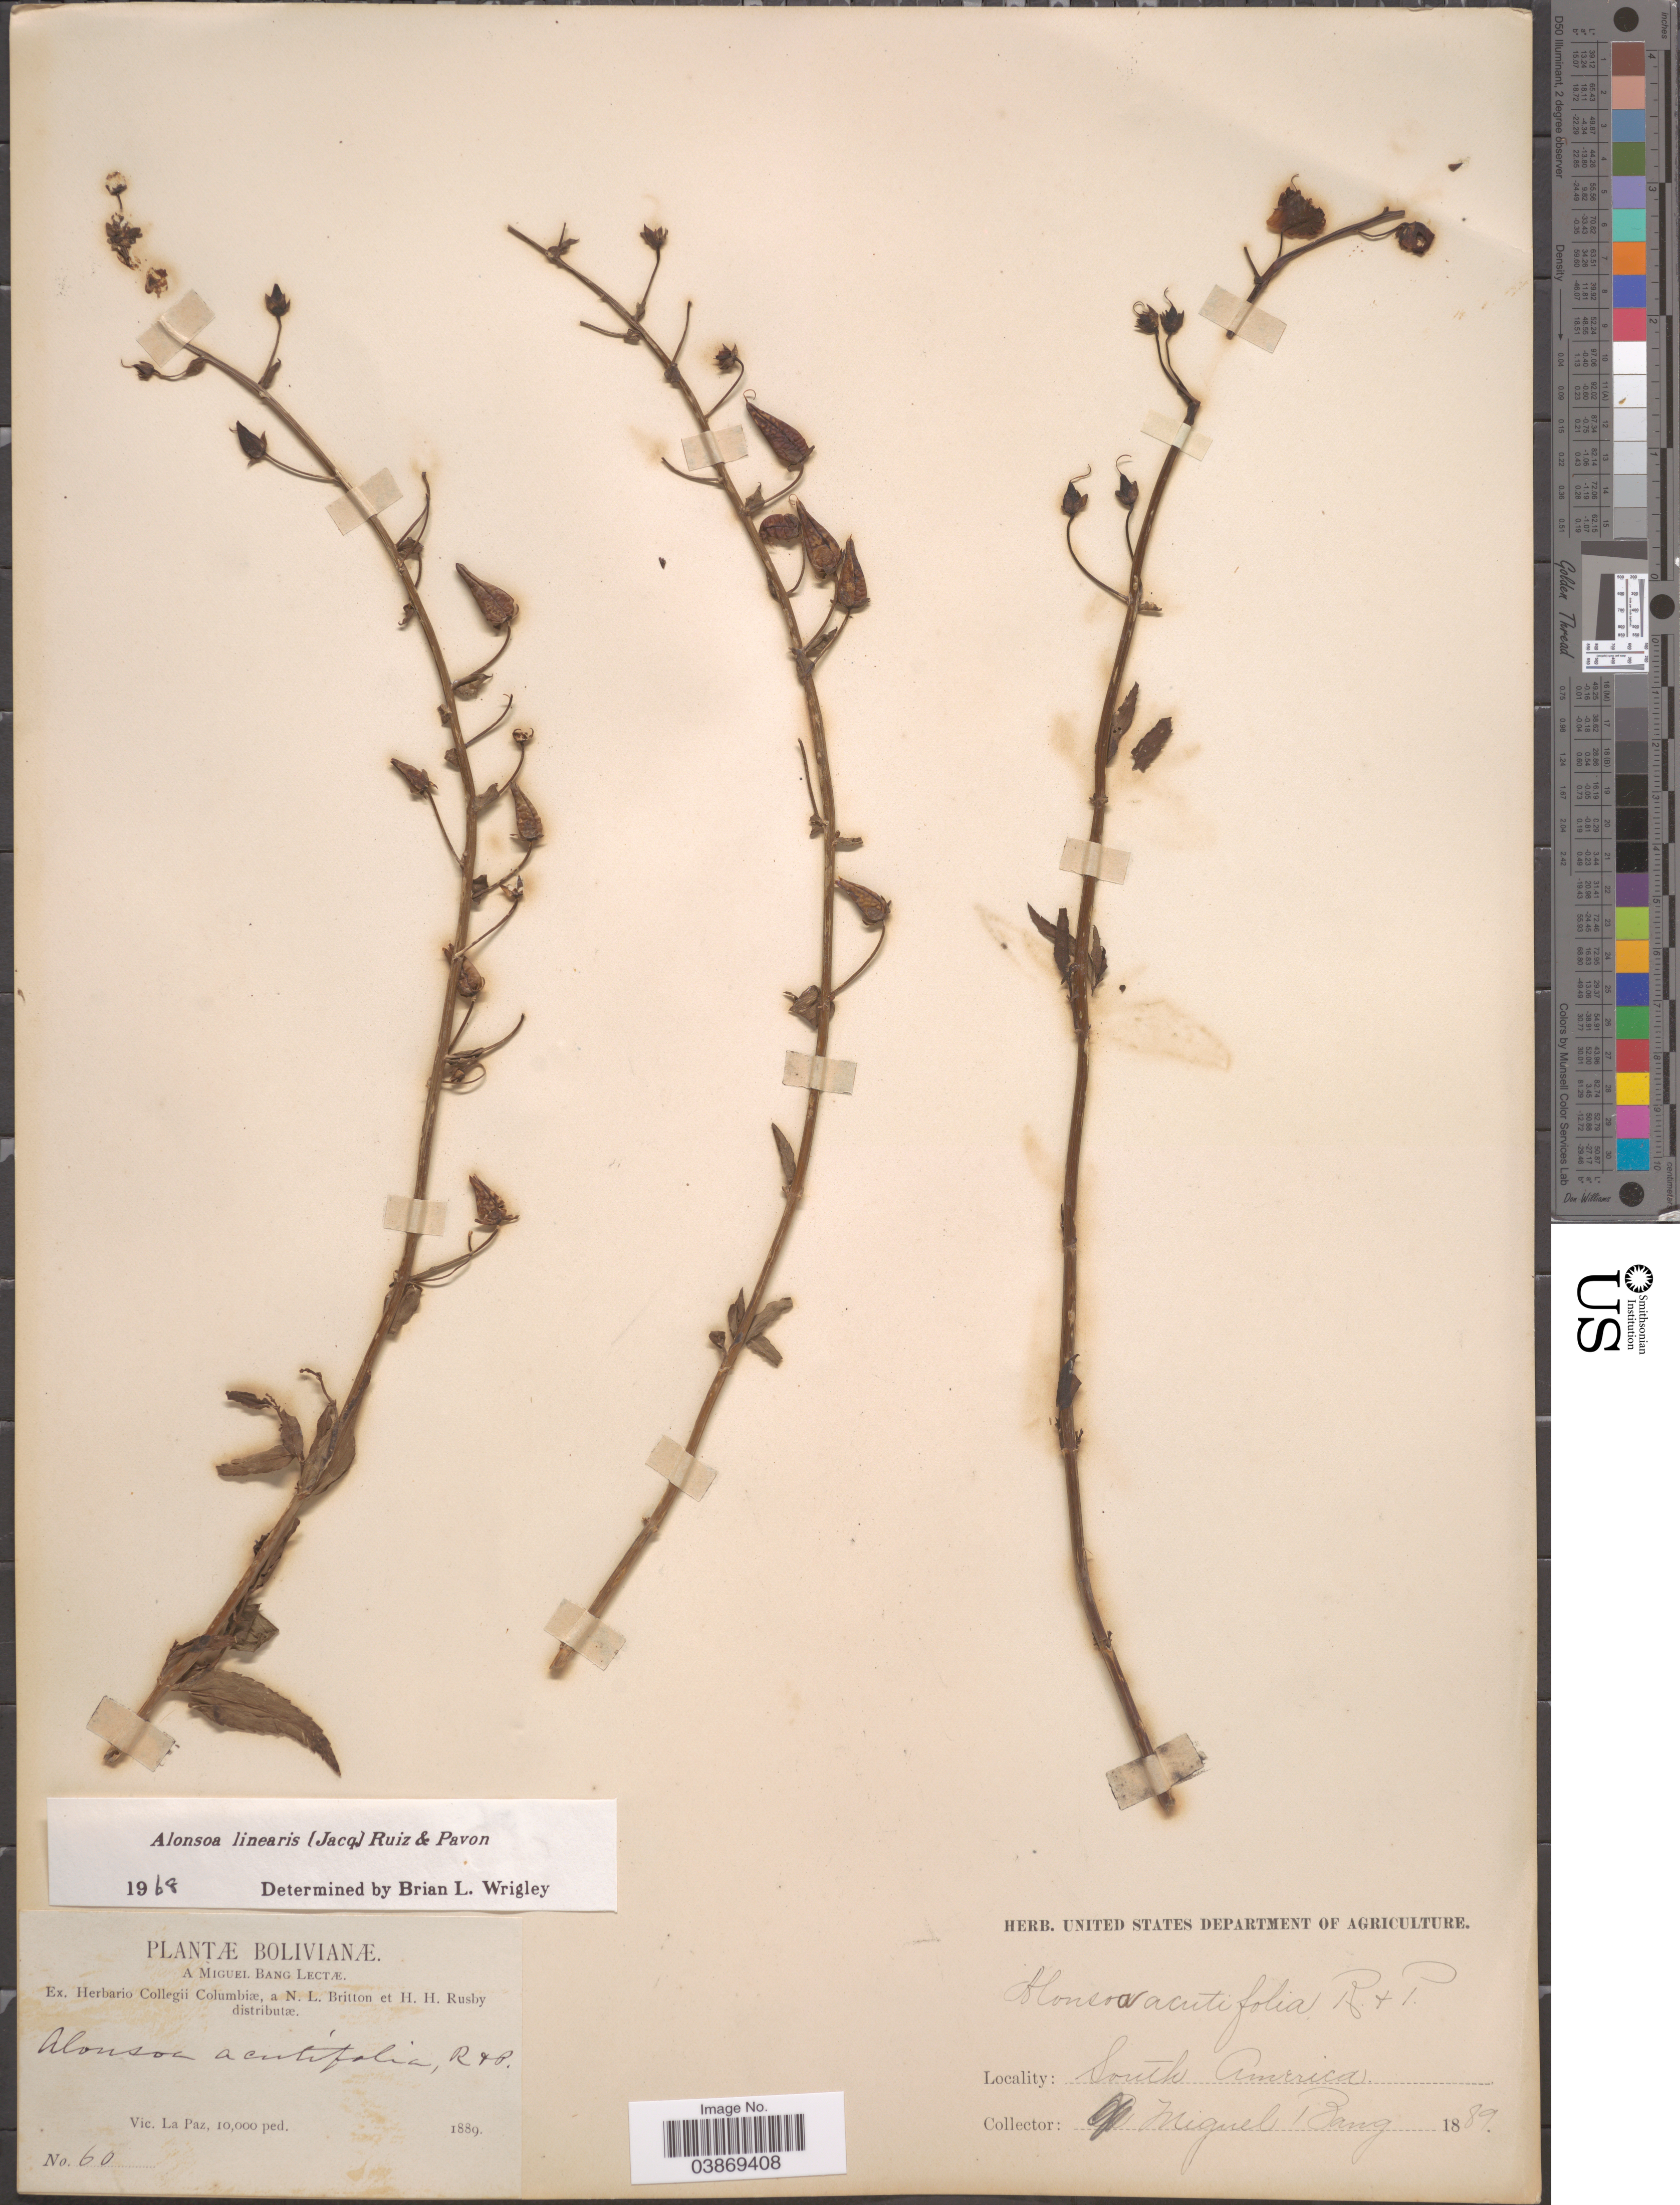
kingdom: Plantae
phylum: Tracheophyta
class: Magnoliopsida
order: Lamiales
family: Scrophulariaceae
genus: Alonsoa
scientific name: Alonsoa linearis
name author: (Jacq.) Ruiz & Pav.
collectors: M. Bang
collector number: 60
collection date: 1889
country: Bolivia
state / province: La Paz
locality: Vic. La Paz.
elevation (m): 3048